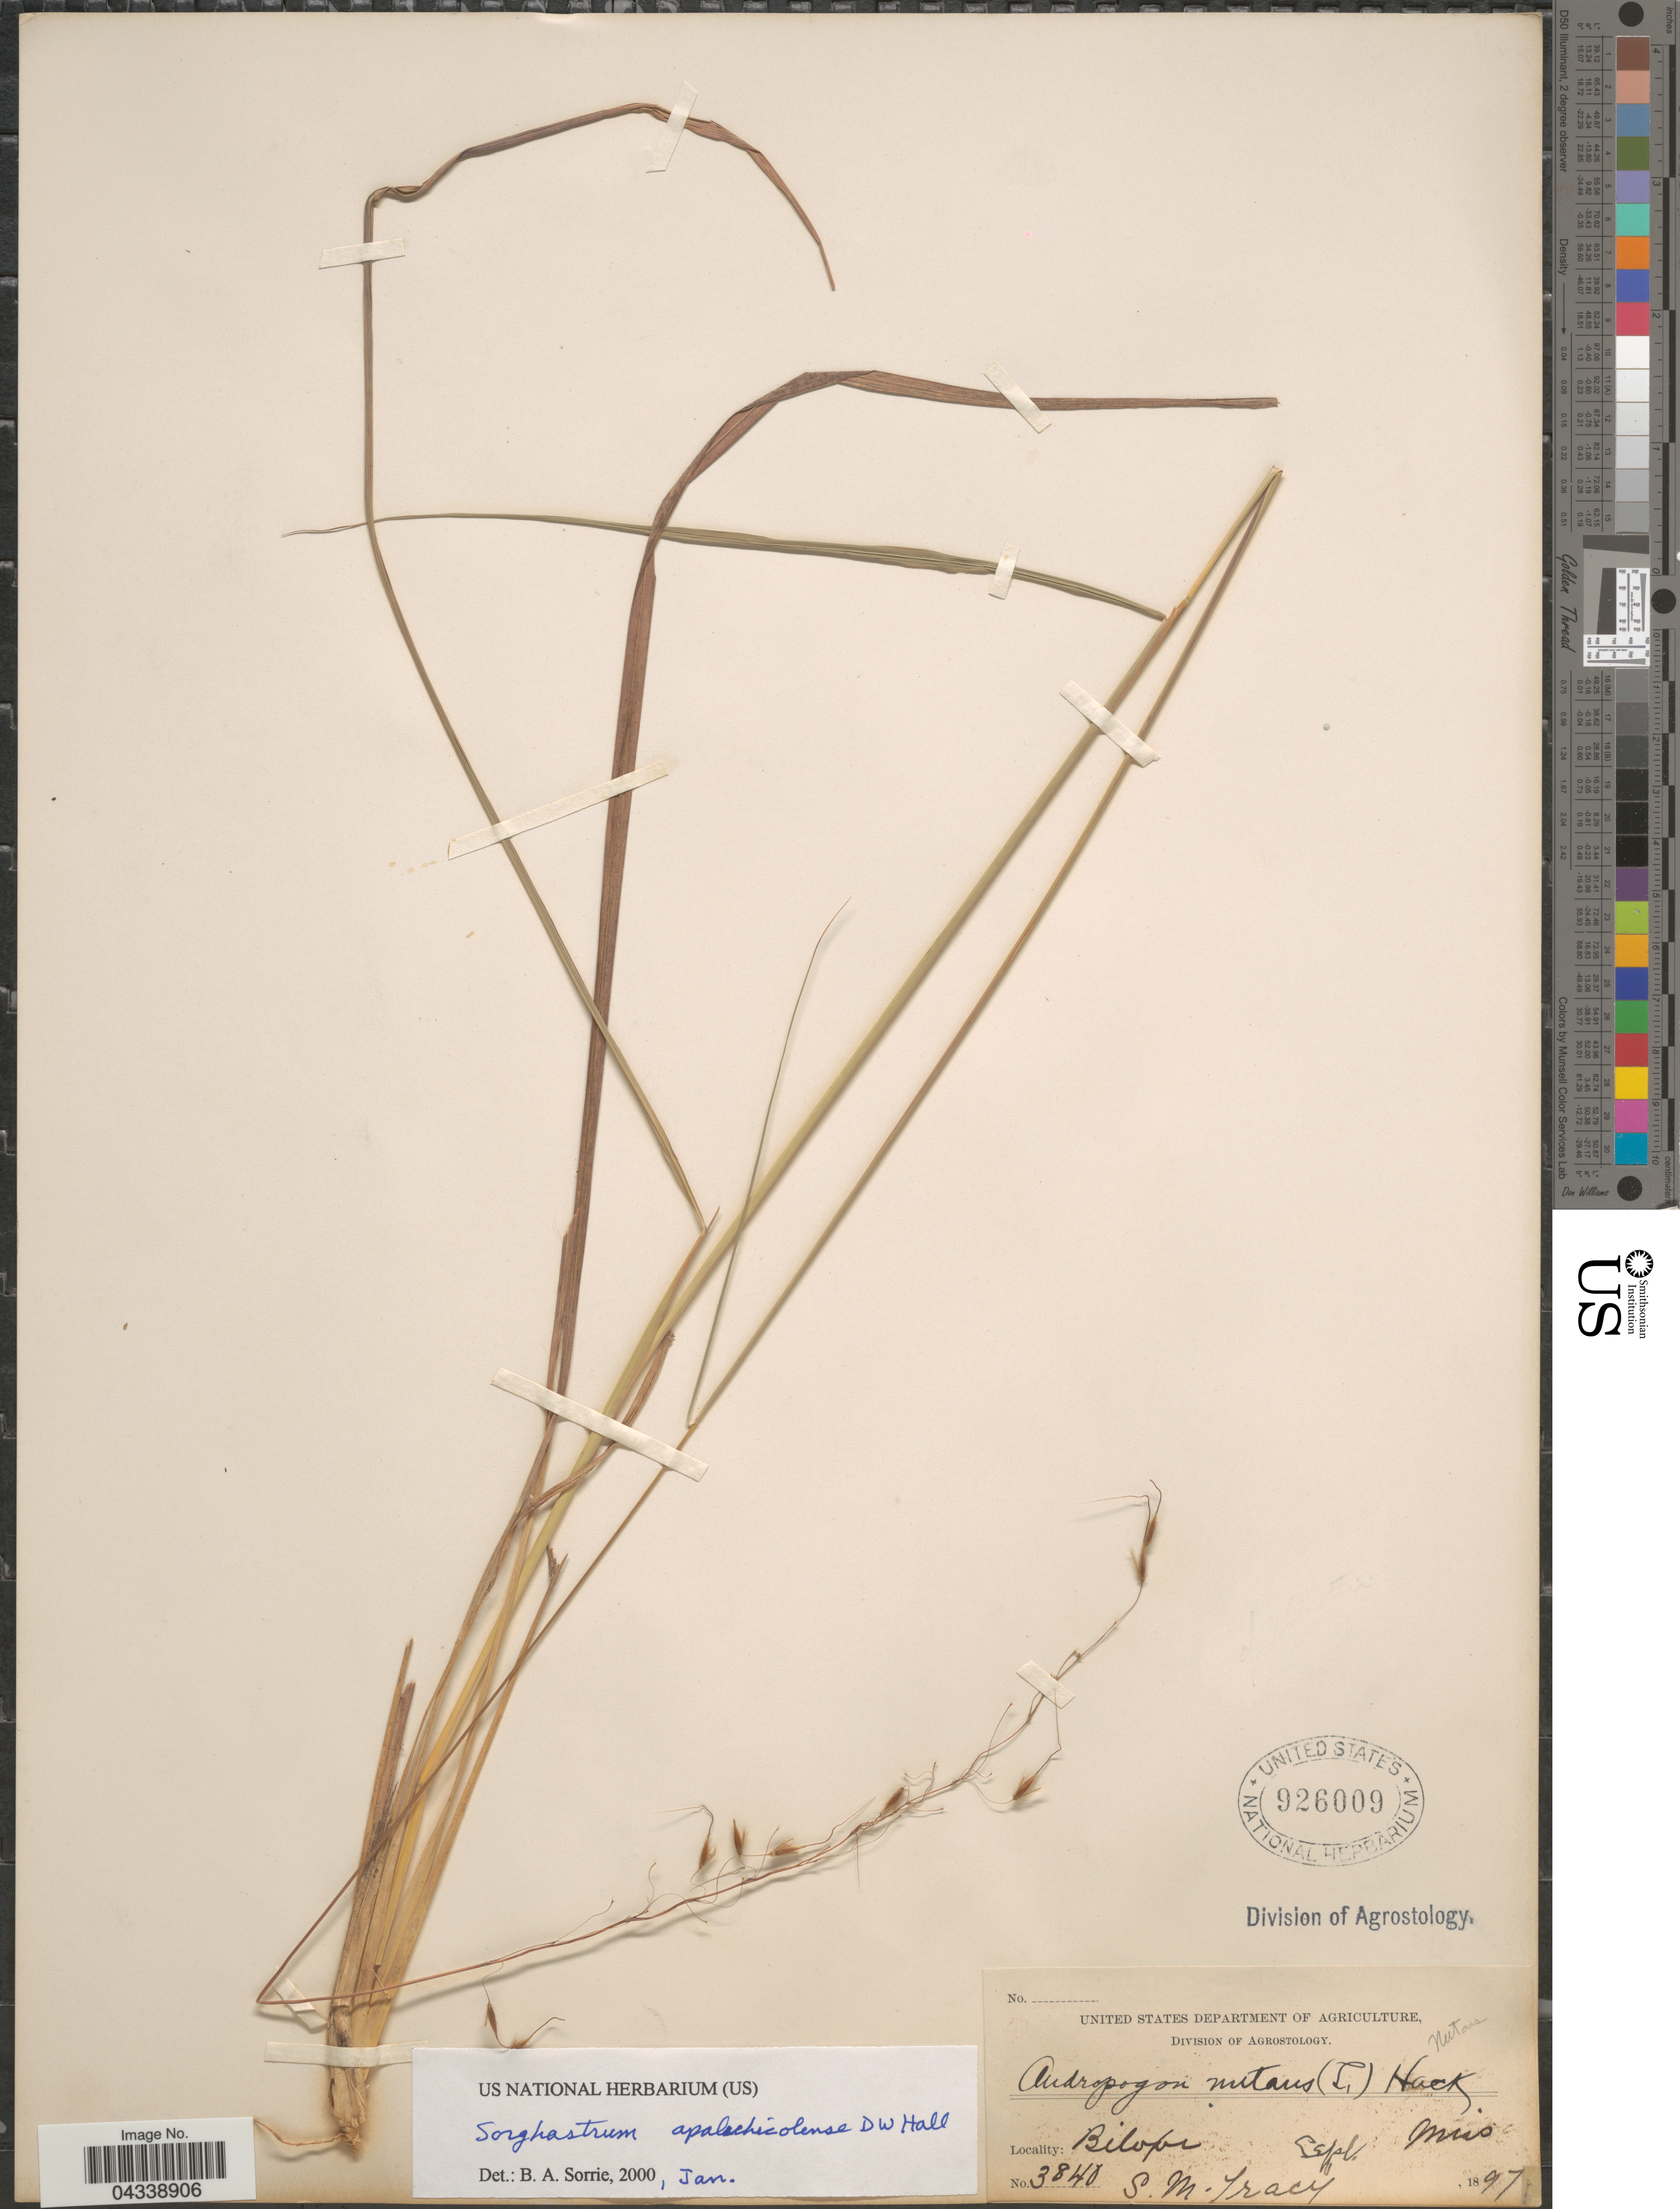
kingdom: Plantae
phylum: Tracheophyta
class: Liliopsida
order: Poales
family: Poaceae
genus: Sorghastrum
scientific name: Sorghastrum elliottii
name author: (C. Mohr) Nash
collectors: S. M. Tracy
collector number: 3840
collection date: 1897-09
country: United States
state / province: Mississippi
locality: Biloxi.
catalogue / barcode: US 926009